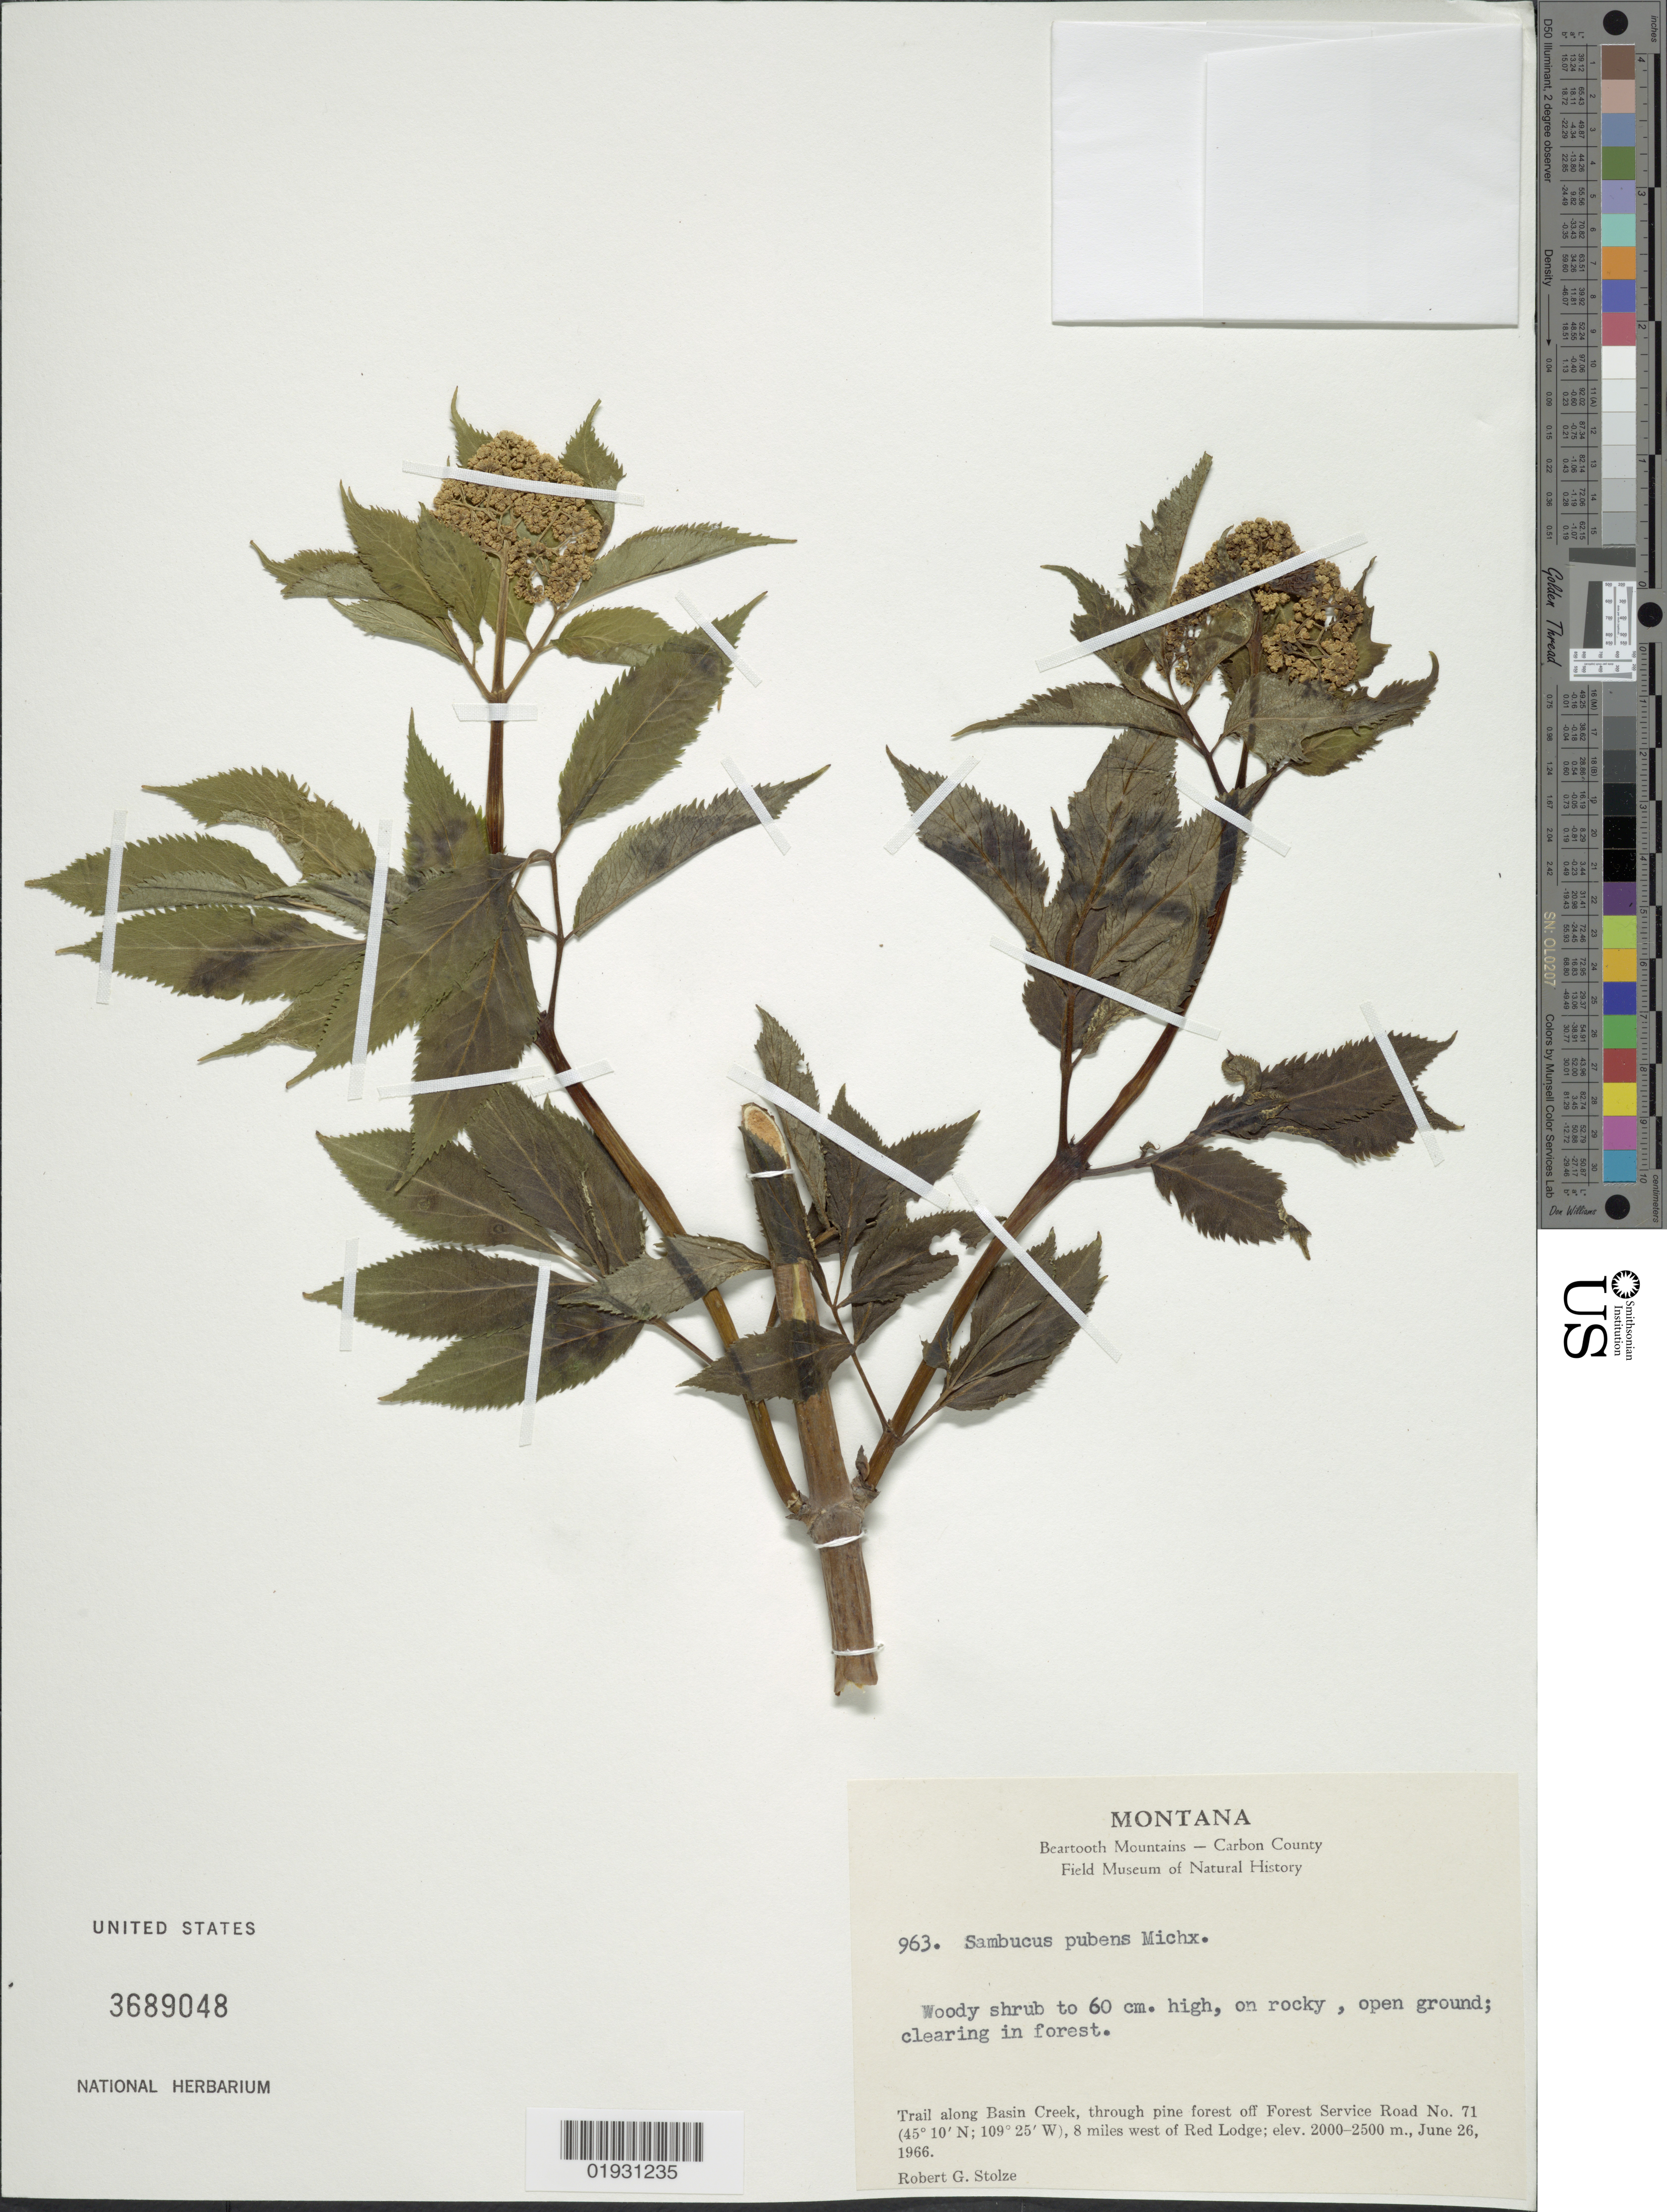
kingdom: Plantae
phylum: Tracheophyta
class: Magnoliopsida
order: Dipsacales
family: Viburnaceae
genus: Sambucus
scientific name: Sambucus racemosa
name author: L.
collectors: R. G. Stolze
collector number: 963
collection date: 1966-06-26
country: United States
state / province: Montana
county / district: Carbon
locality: Beartooth Mountains, Trail along Basin Creek, through pine forest off Forest Service Road No. 71, 8 miles west of Red Lodge.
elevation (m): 2000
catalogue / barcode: US 3689048